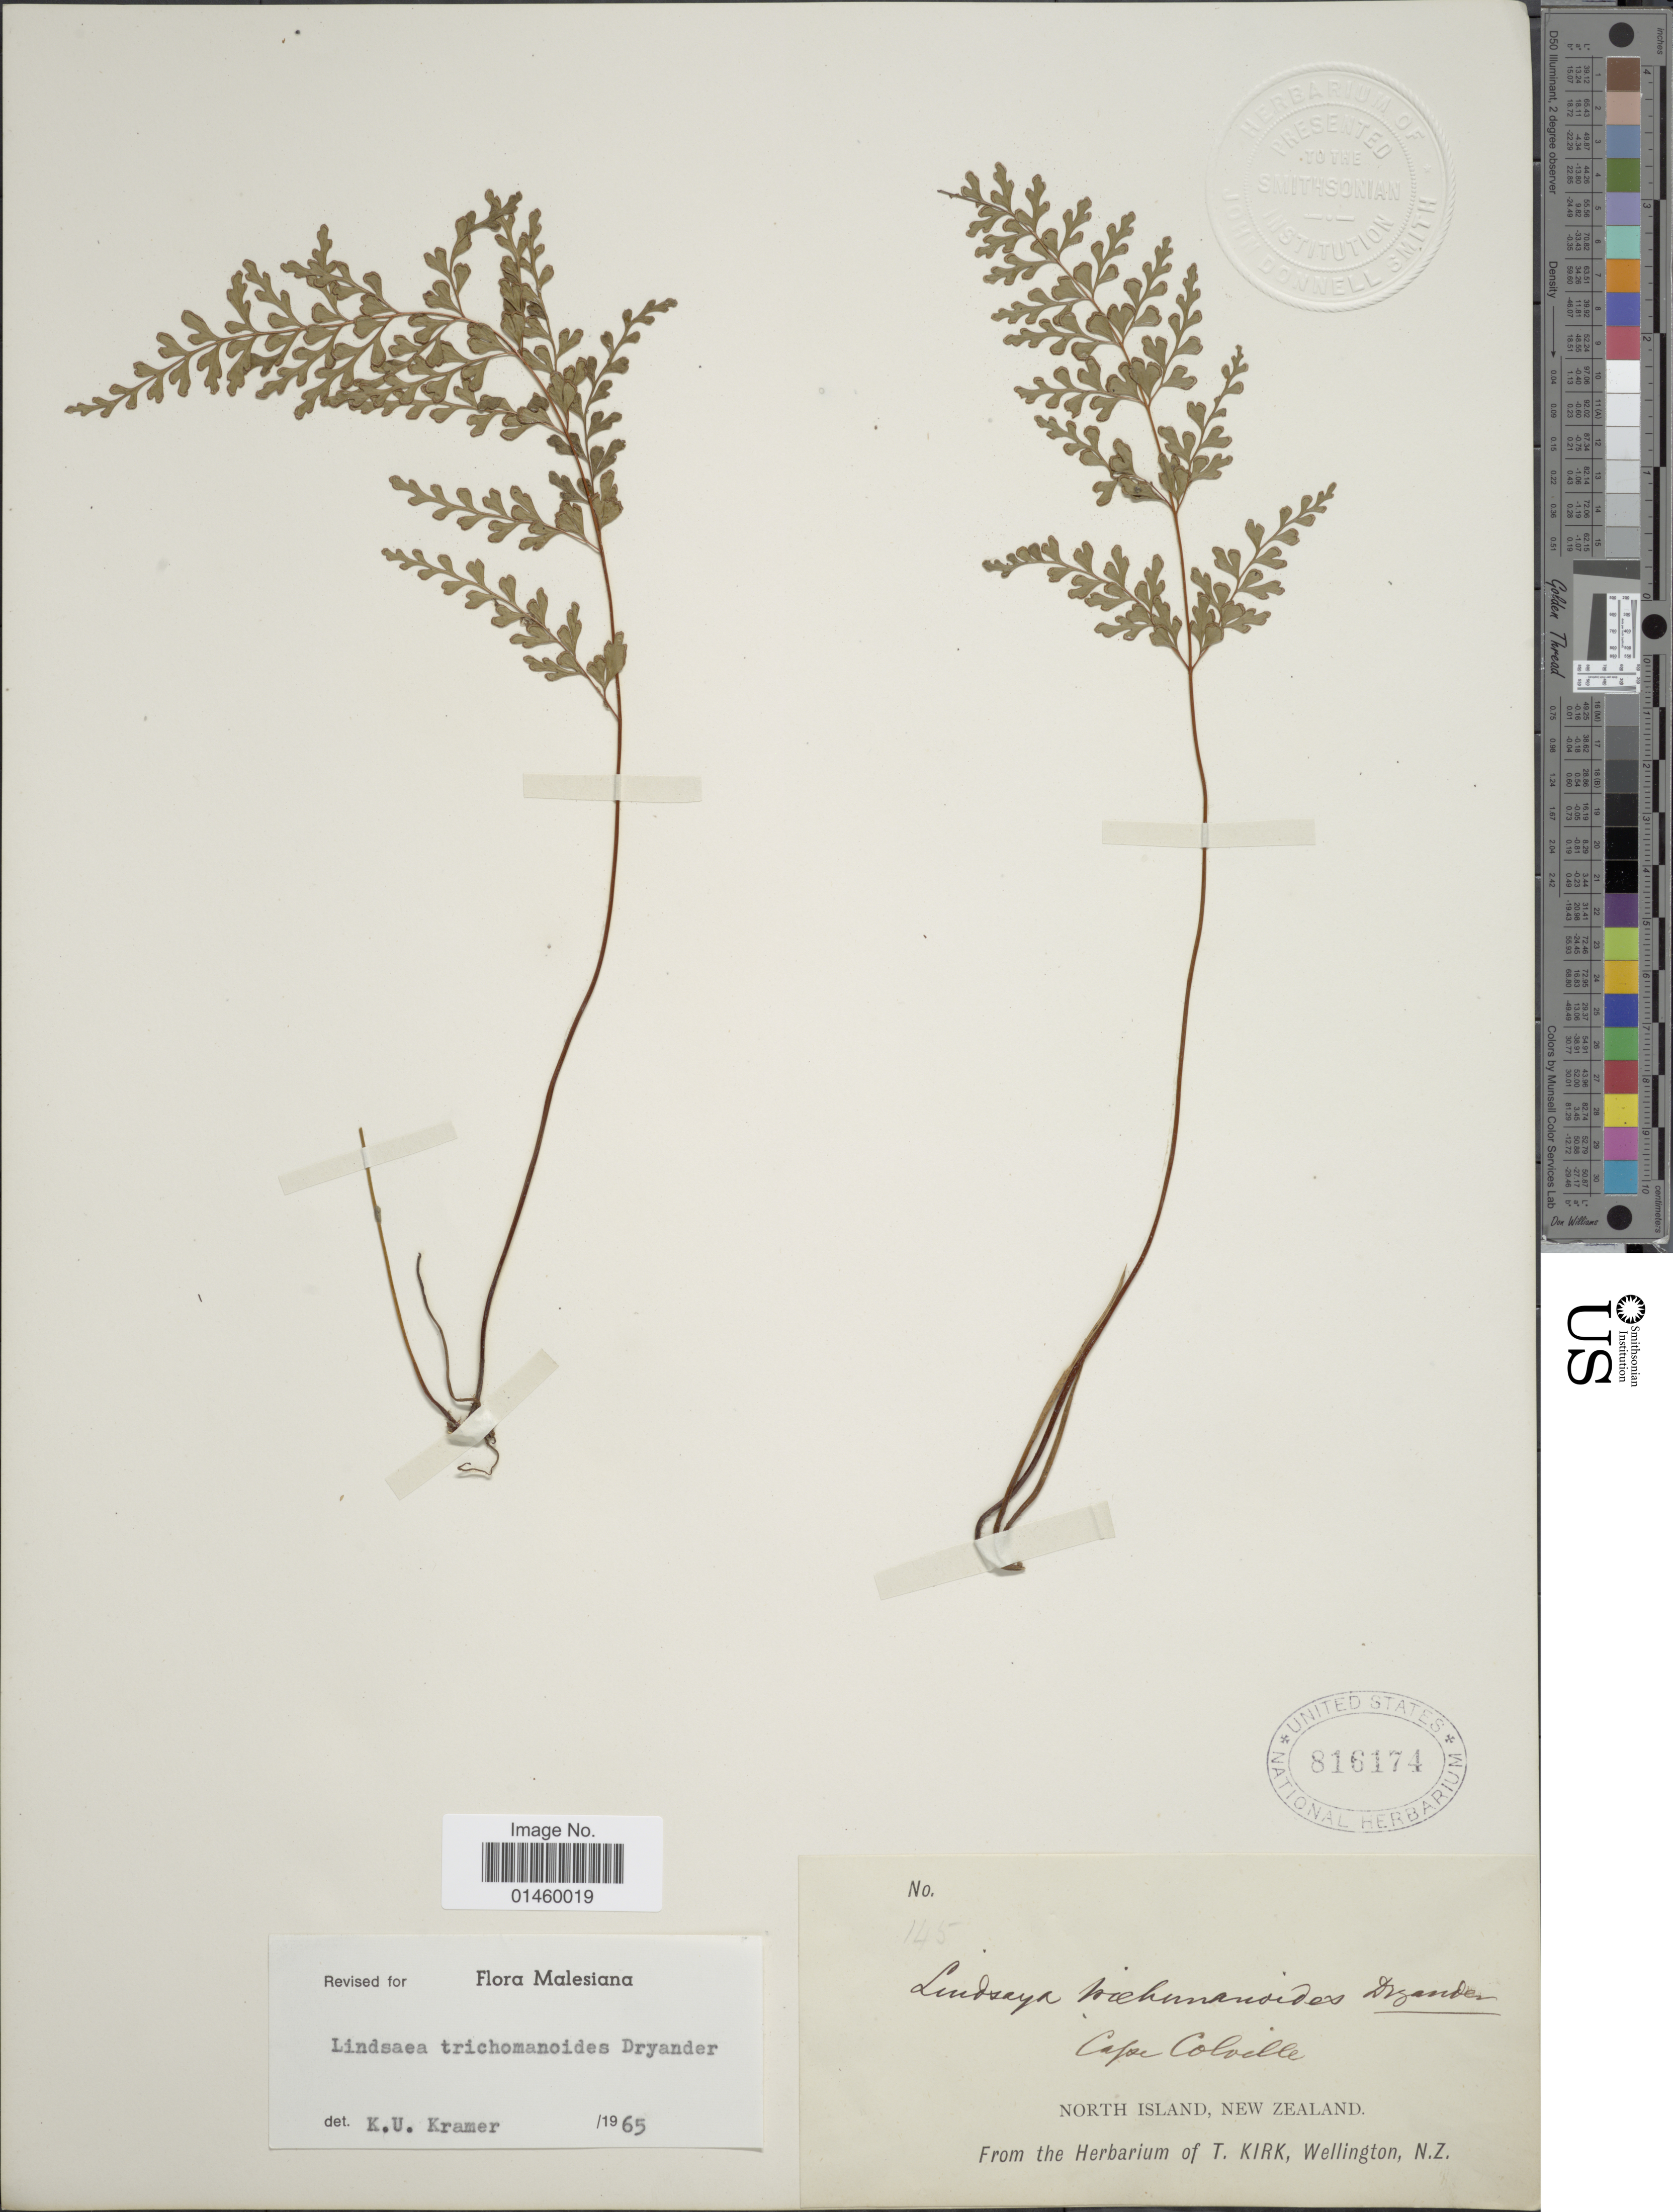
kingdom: Plantae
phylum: Tracheophyta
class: Polypodiopsida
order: Polypodiales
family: Lindsaeaceae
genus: Lindsaea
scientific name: Lindsaea trichomanoides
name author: Dryand.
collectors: ex herb. T. Kirk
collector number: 145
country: New Zealand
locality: Cape Coloelle. North Island.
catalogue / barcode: US 816174